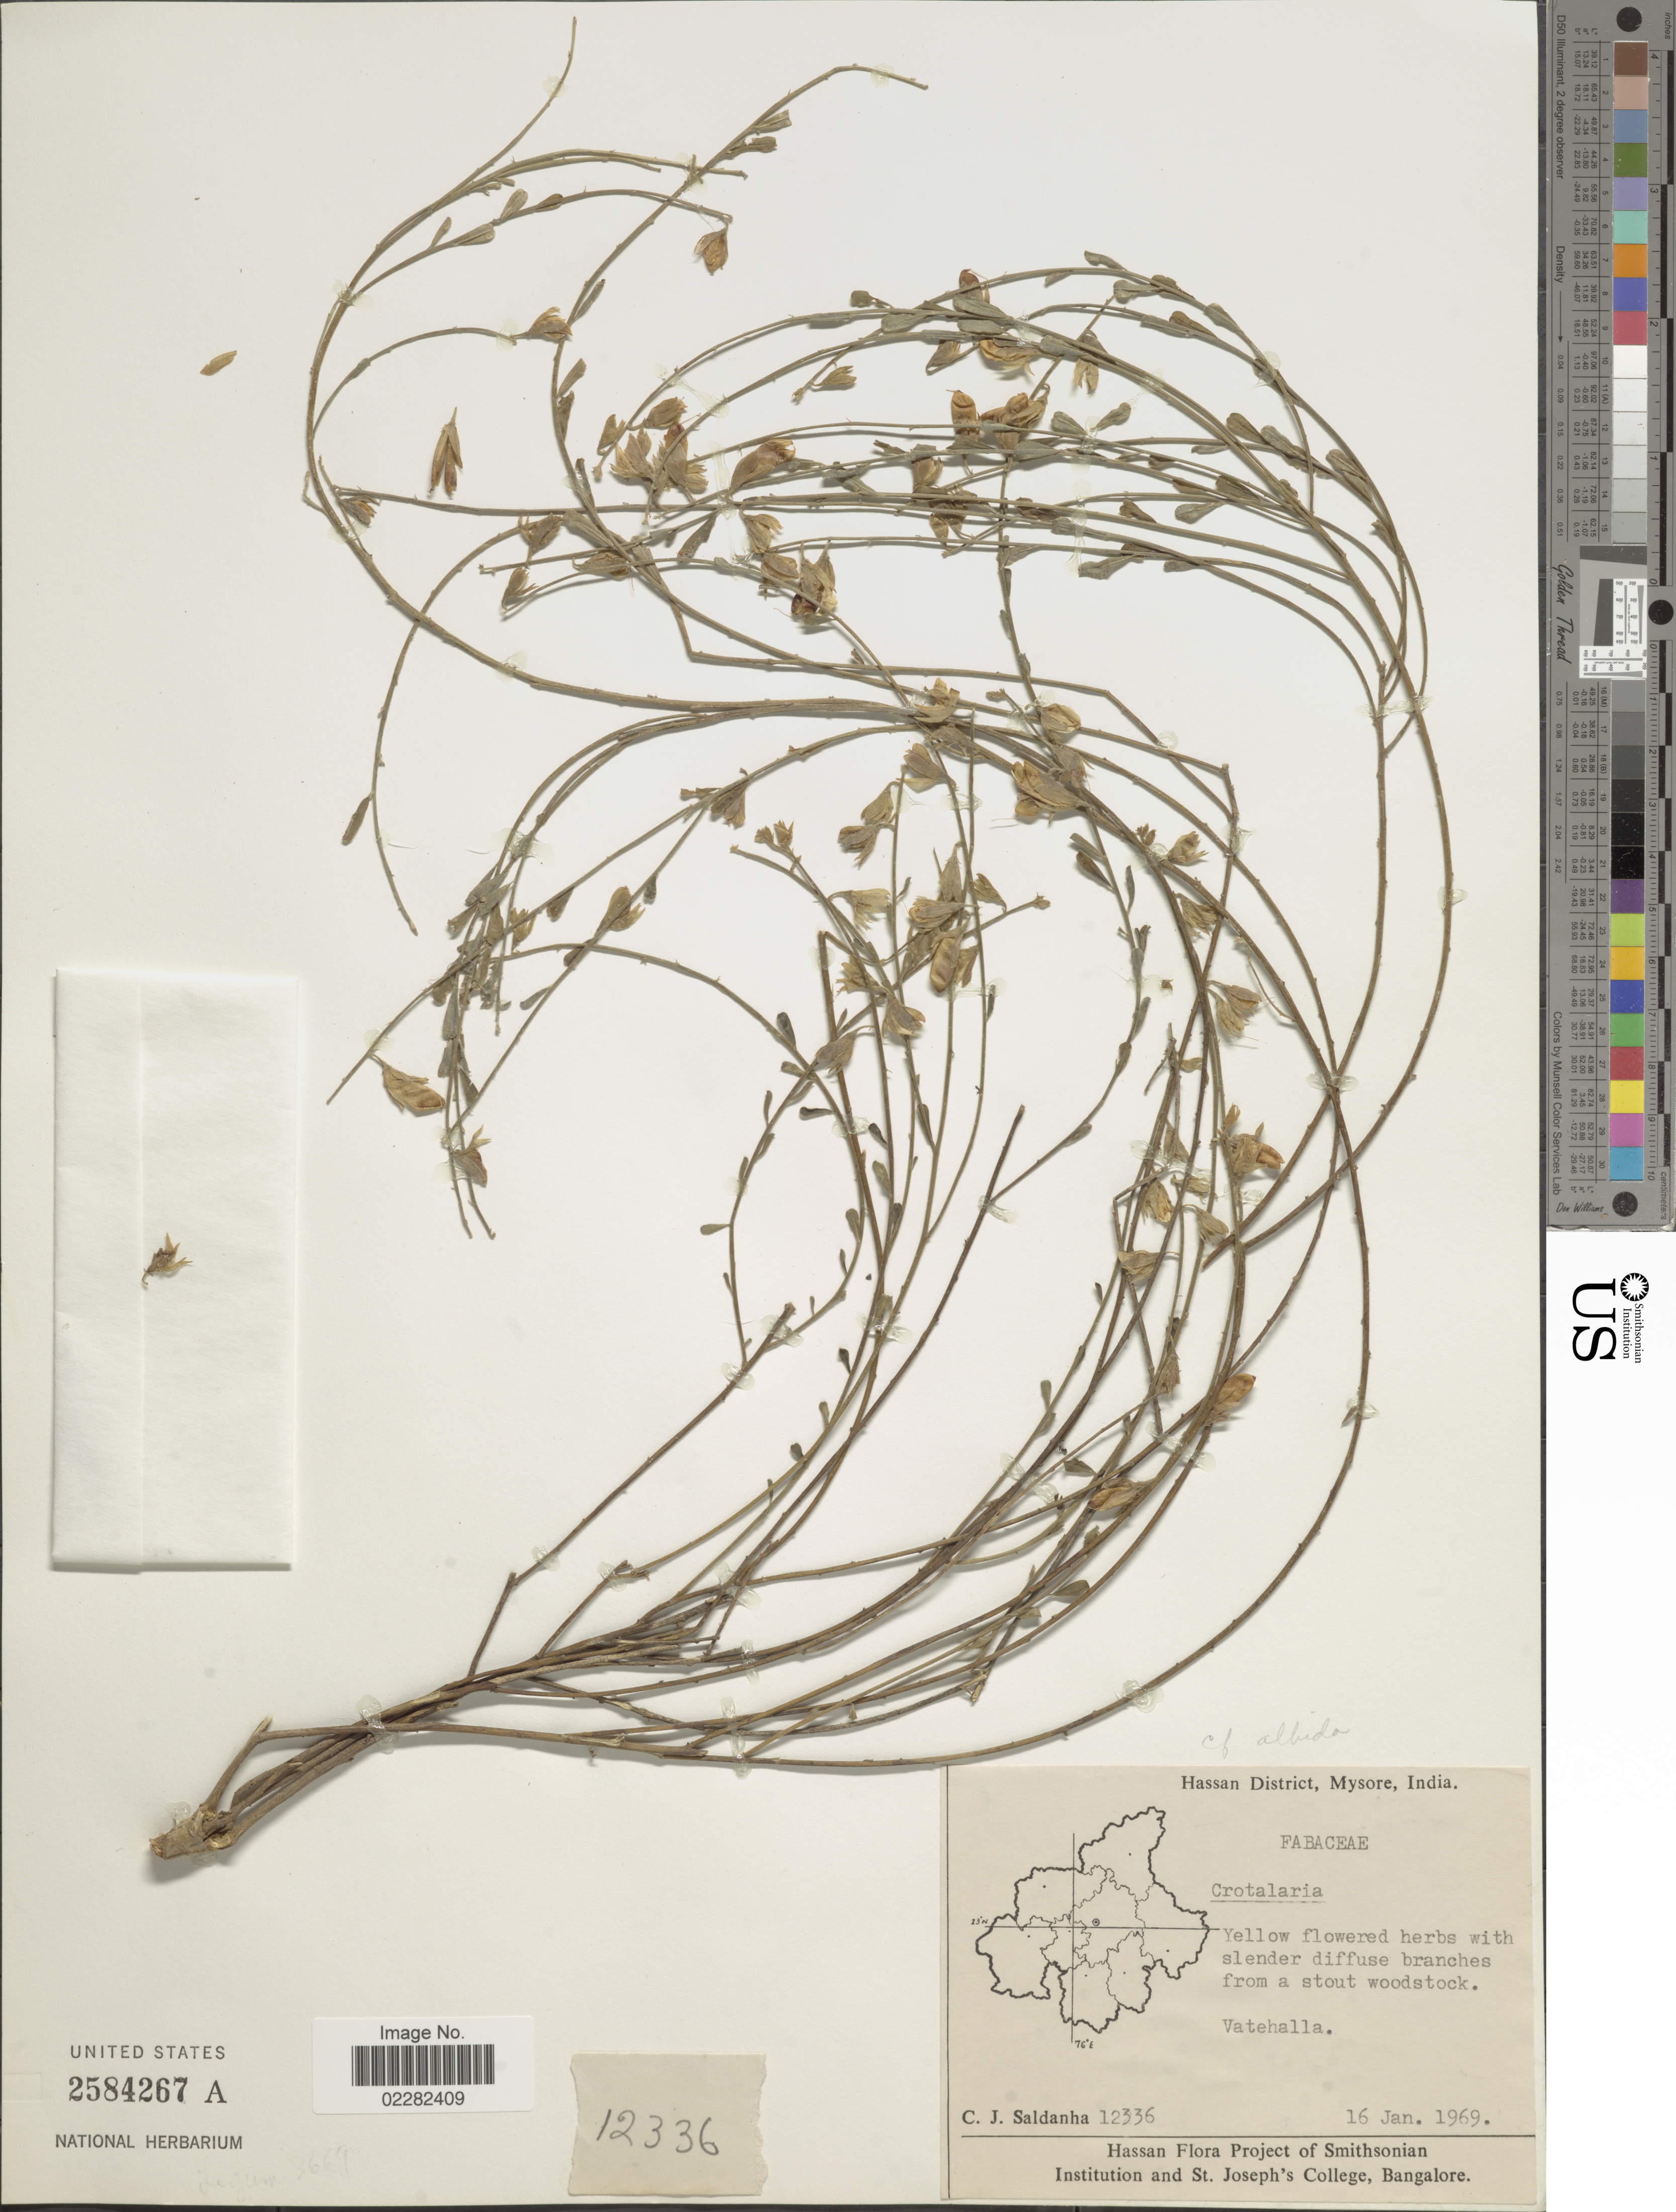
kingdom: Plantae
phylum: Tracheophyta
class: Magnoliopsida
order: Fabales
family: Fabaceae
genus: Crotalaria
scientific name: Crotalaria sp.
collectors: C. J. Saldanha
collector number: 12336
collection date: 1969-01-16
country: India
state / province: Karnataka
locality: Hassan District, Mysore, Vatehalla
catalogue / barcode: US 2584267A